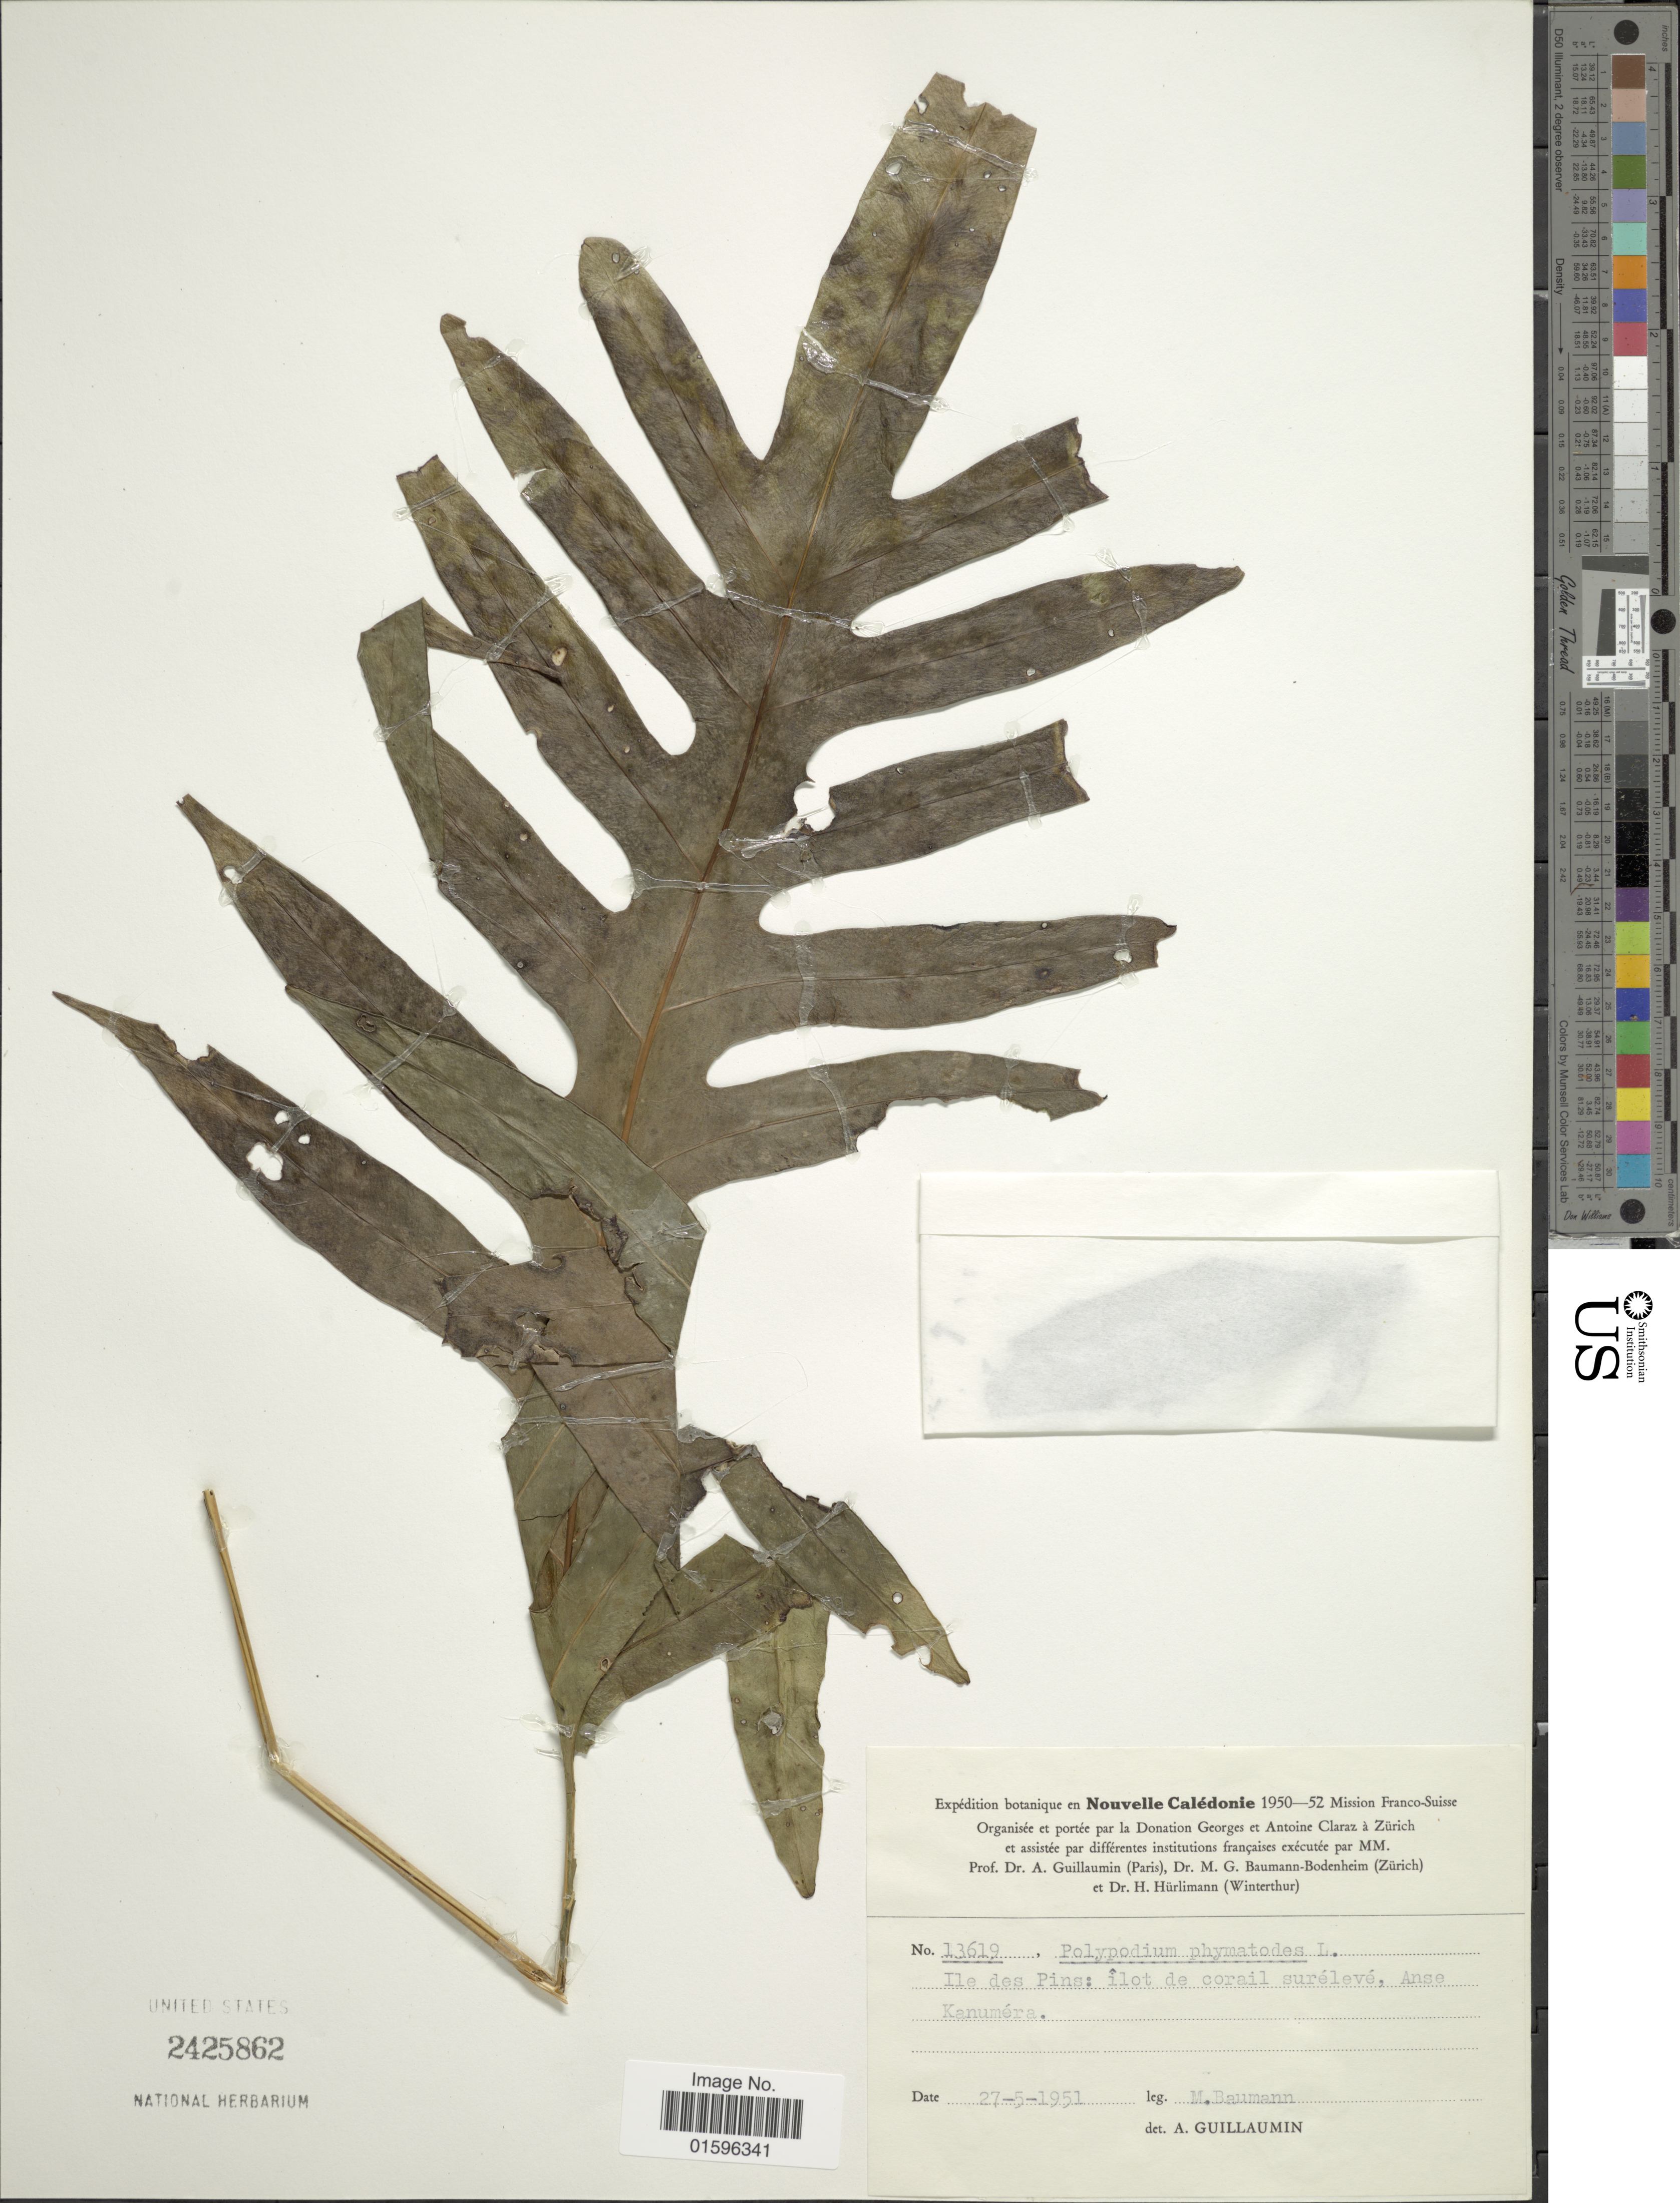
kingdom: Plantae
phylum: Tracheophyta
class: Polypodiopsida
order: Polypodiales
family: Polypodiaceae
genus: Polypodium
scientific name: Polypodium scolopendria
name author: Burm. f.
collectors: M. Baumann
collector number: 13619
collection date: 1951-05-27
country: New Caledonia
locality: Nouvelle Caledonie, ile des Pins: ilot de corail sureleve, Anse Kanumera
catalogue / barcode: US 2425862